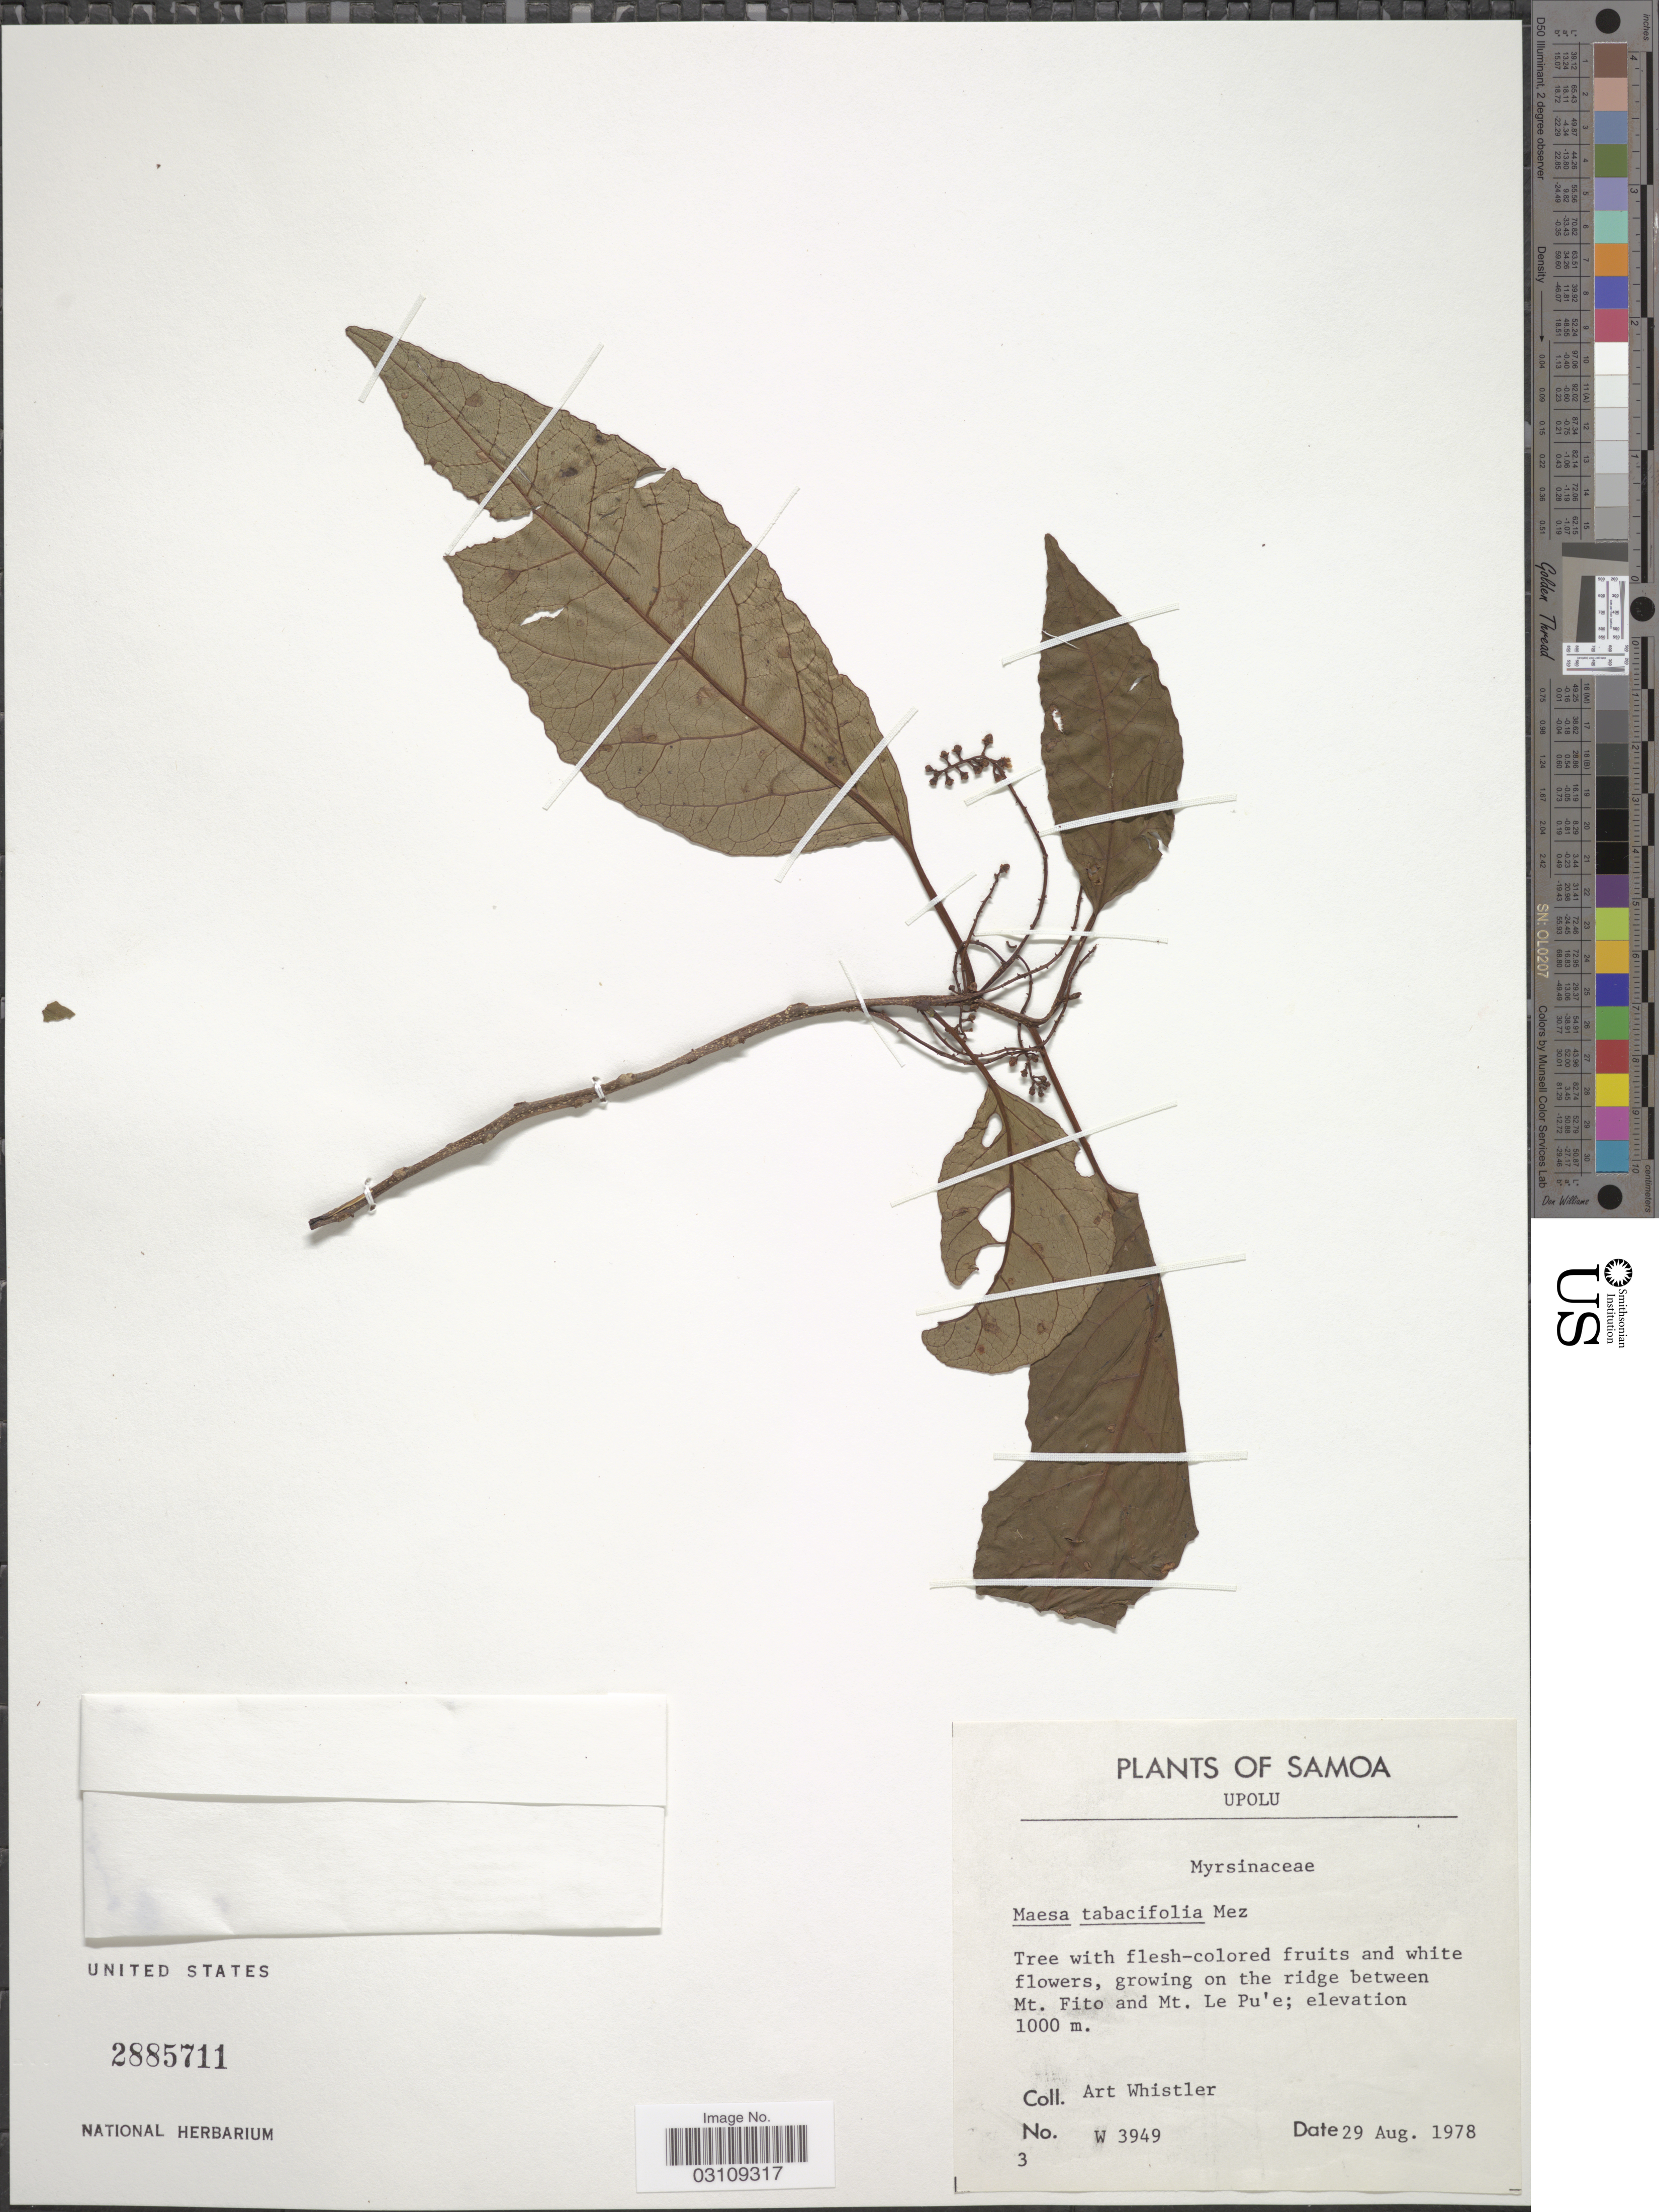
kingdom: Plantae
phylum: Tracheophyta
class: Magnoliopsida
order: Ericales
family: Primulaceae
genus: Maesa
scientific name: Maesa tabacifolia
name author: Mez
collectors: A. Whistler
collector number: W3949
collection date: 1978-08-29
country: Samoa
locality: Samoa. Upolu. Growing on the ridge between Mt. Fito and Mt. Le Pu'e.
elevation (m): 1000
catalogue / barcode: US 2885711